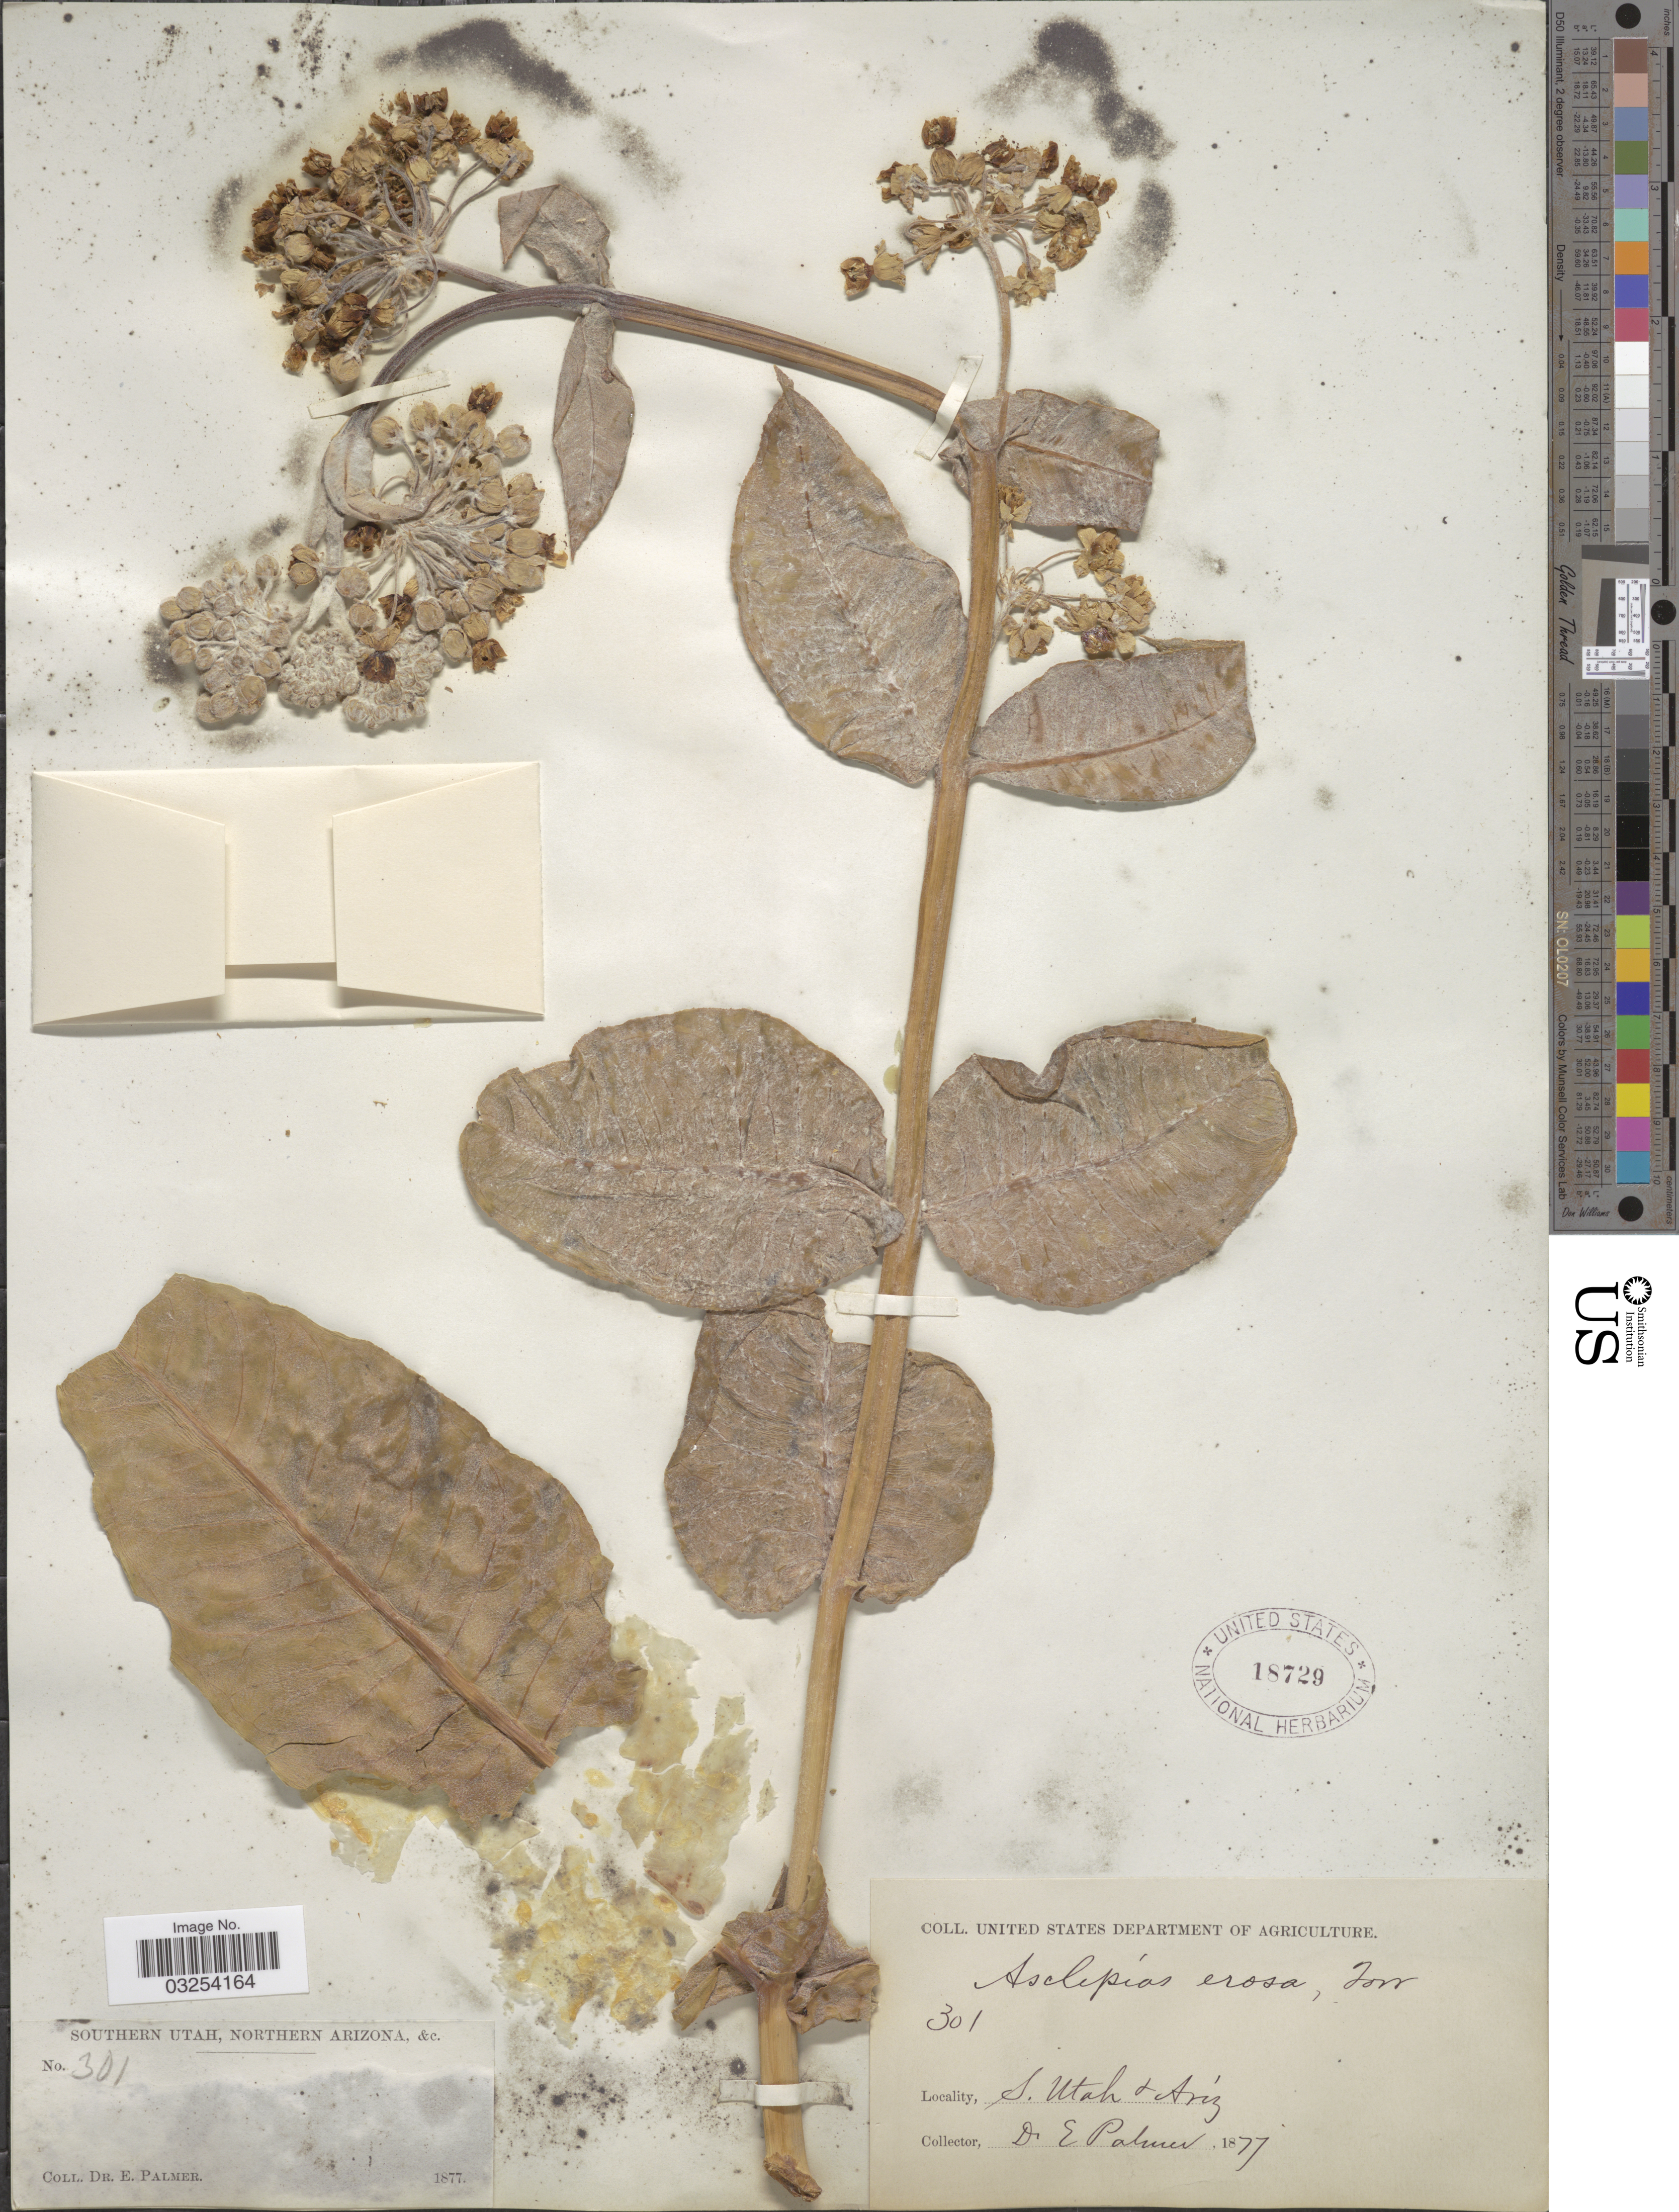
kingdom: Plantae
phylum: Tracheophyta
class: Magnoliopsida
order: Gentianales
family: Apocynaceae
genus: Asclepias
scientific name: Asclepias erosa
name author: Torr.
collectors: E. Palmer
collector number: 301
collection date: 1877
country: United States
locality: Southern Utah, Northern Arizona, &c.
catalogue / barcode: US 18729